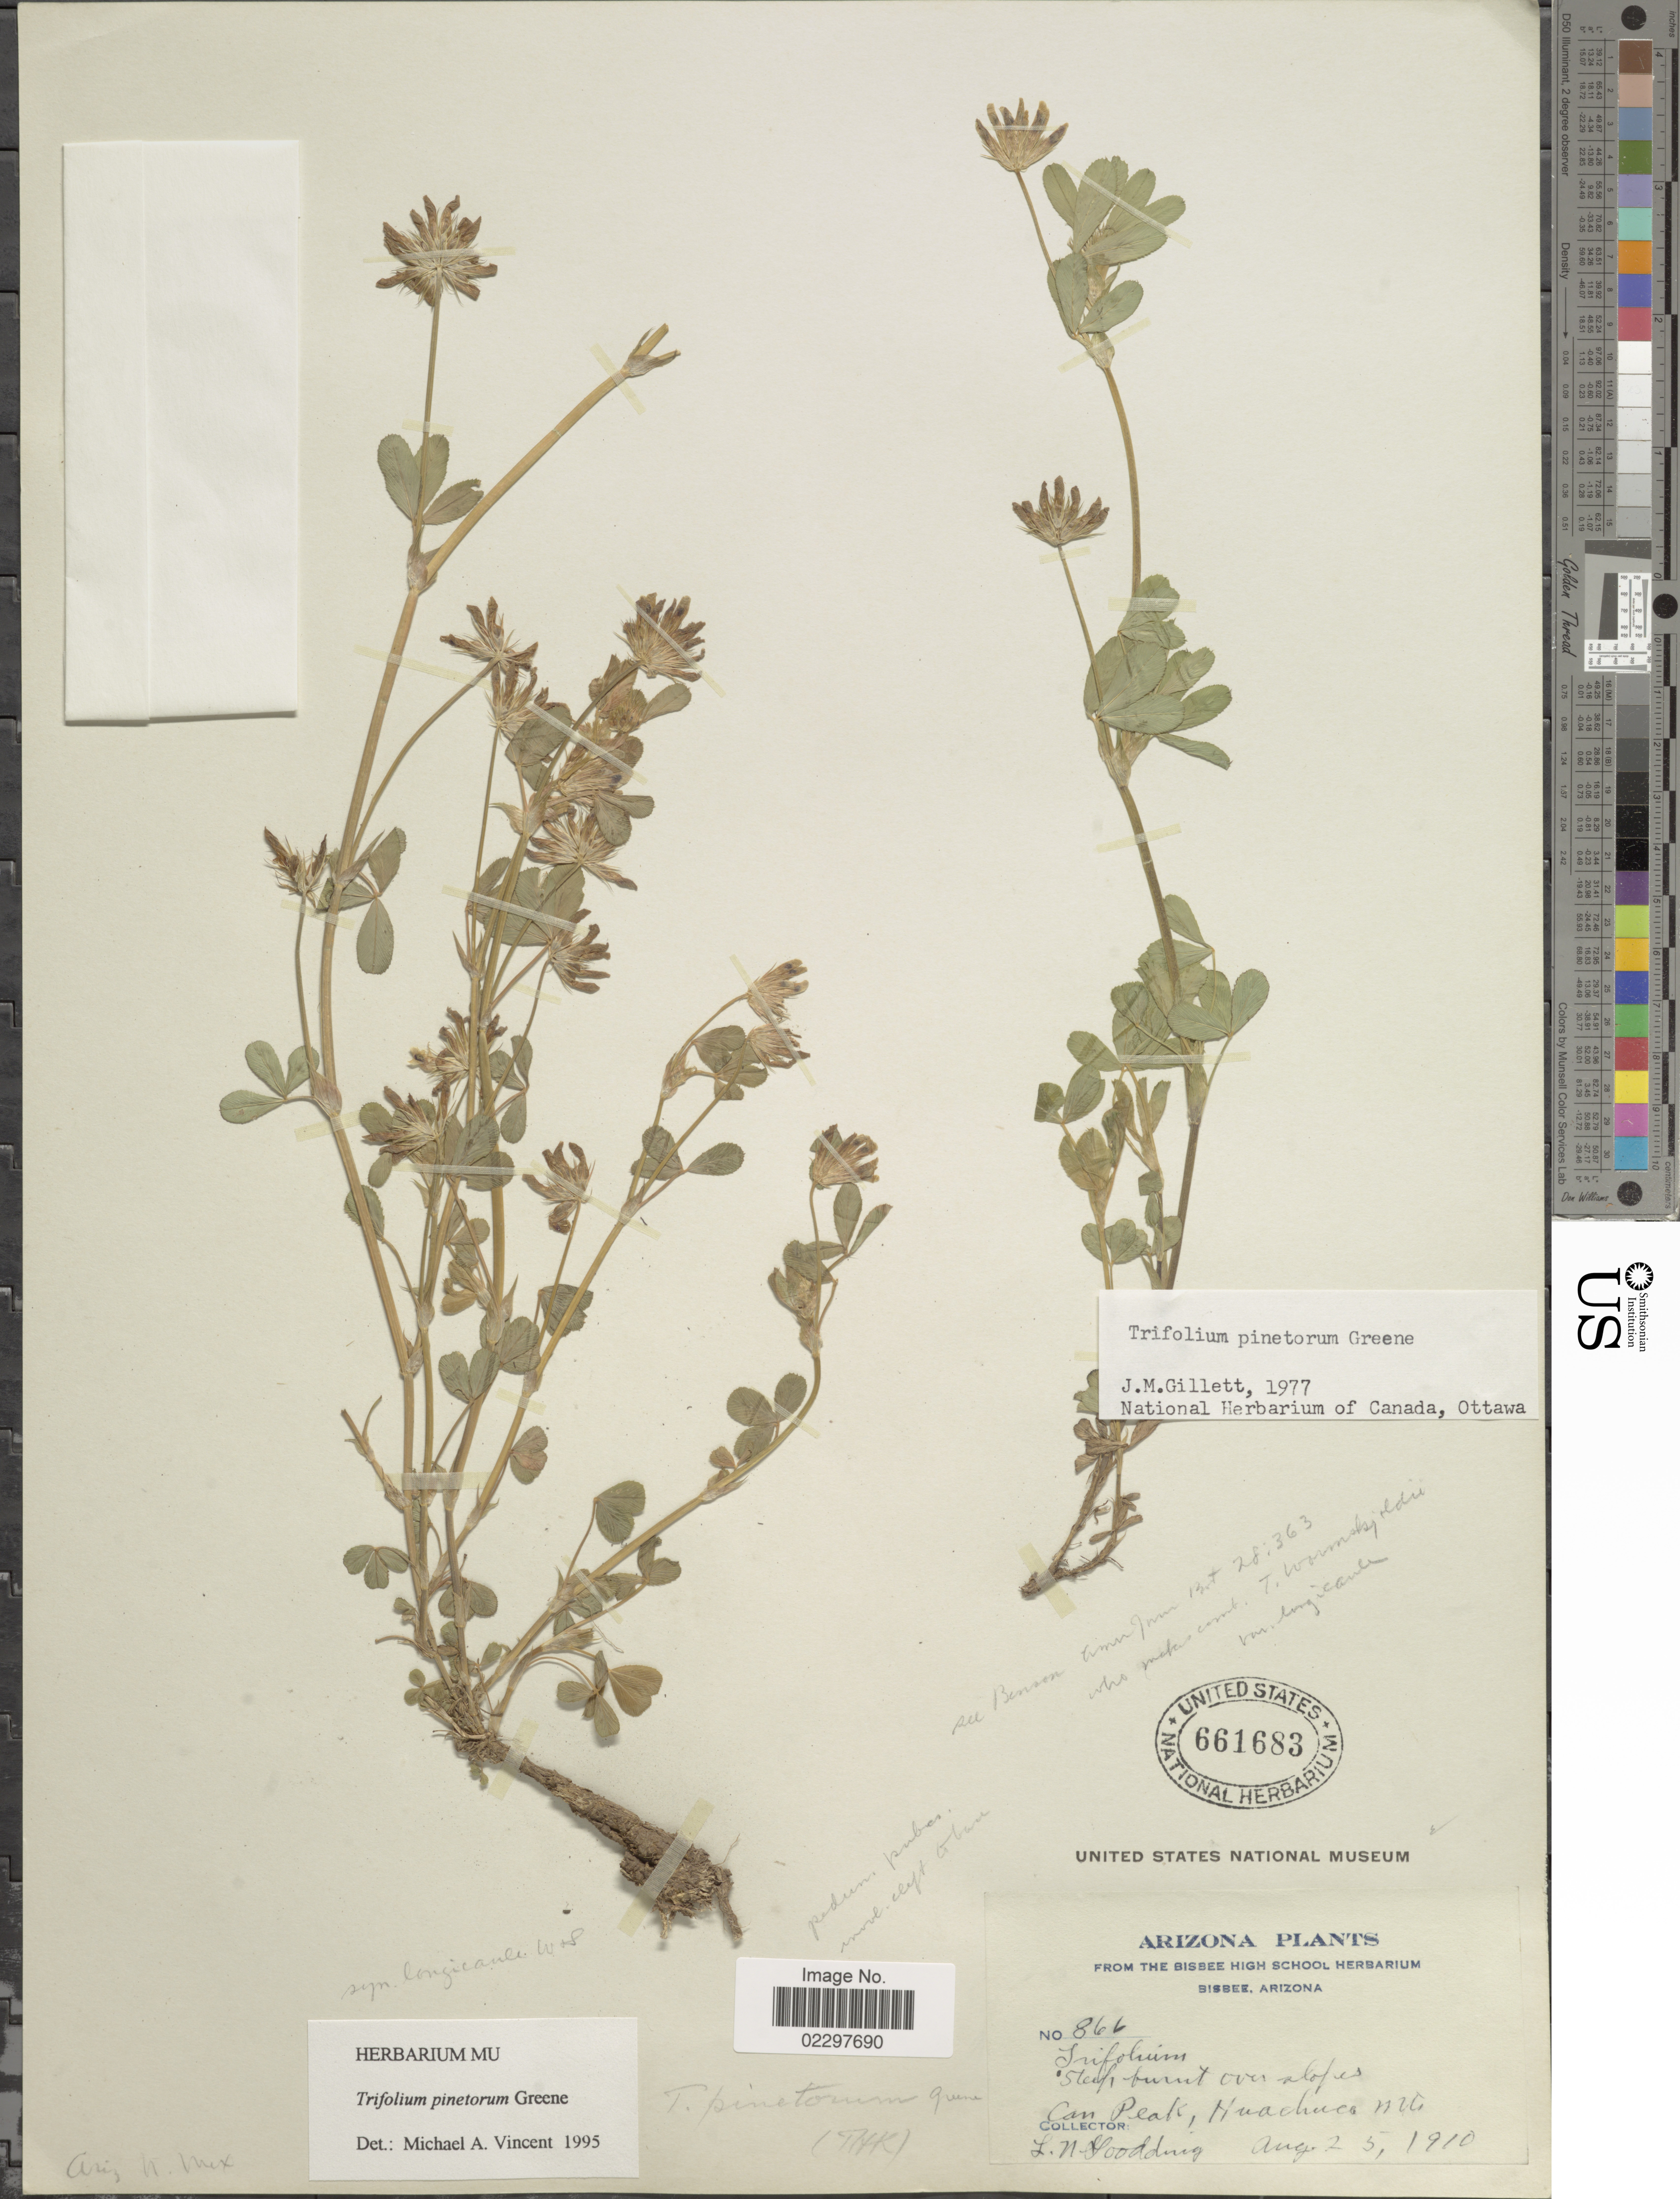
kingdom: Plantae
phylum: Tracheophyta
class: Magnoliopsida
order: Fabales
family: Fabaceae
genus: Trifolium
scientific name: Trifolium pinetorum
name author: Greene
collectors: L. N. Goodding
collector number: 866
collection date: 1910-08-25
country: United States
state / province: Arizona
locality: Steep, burnt over slopes, Can Peak, Huachuco Mts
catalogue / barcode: US 661683